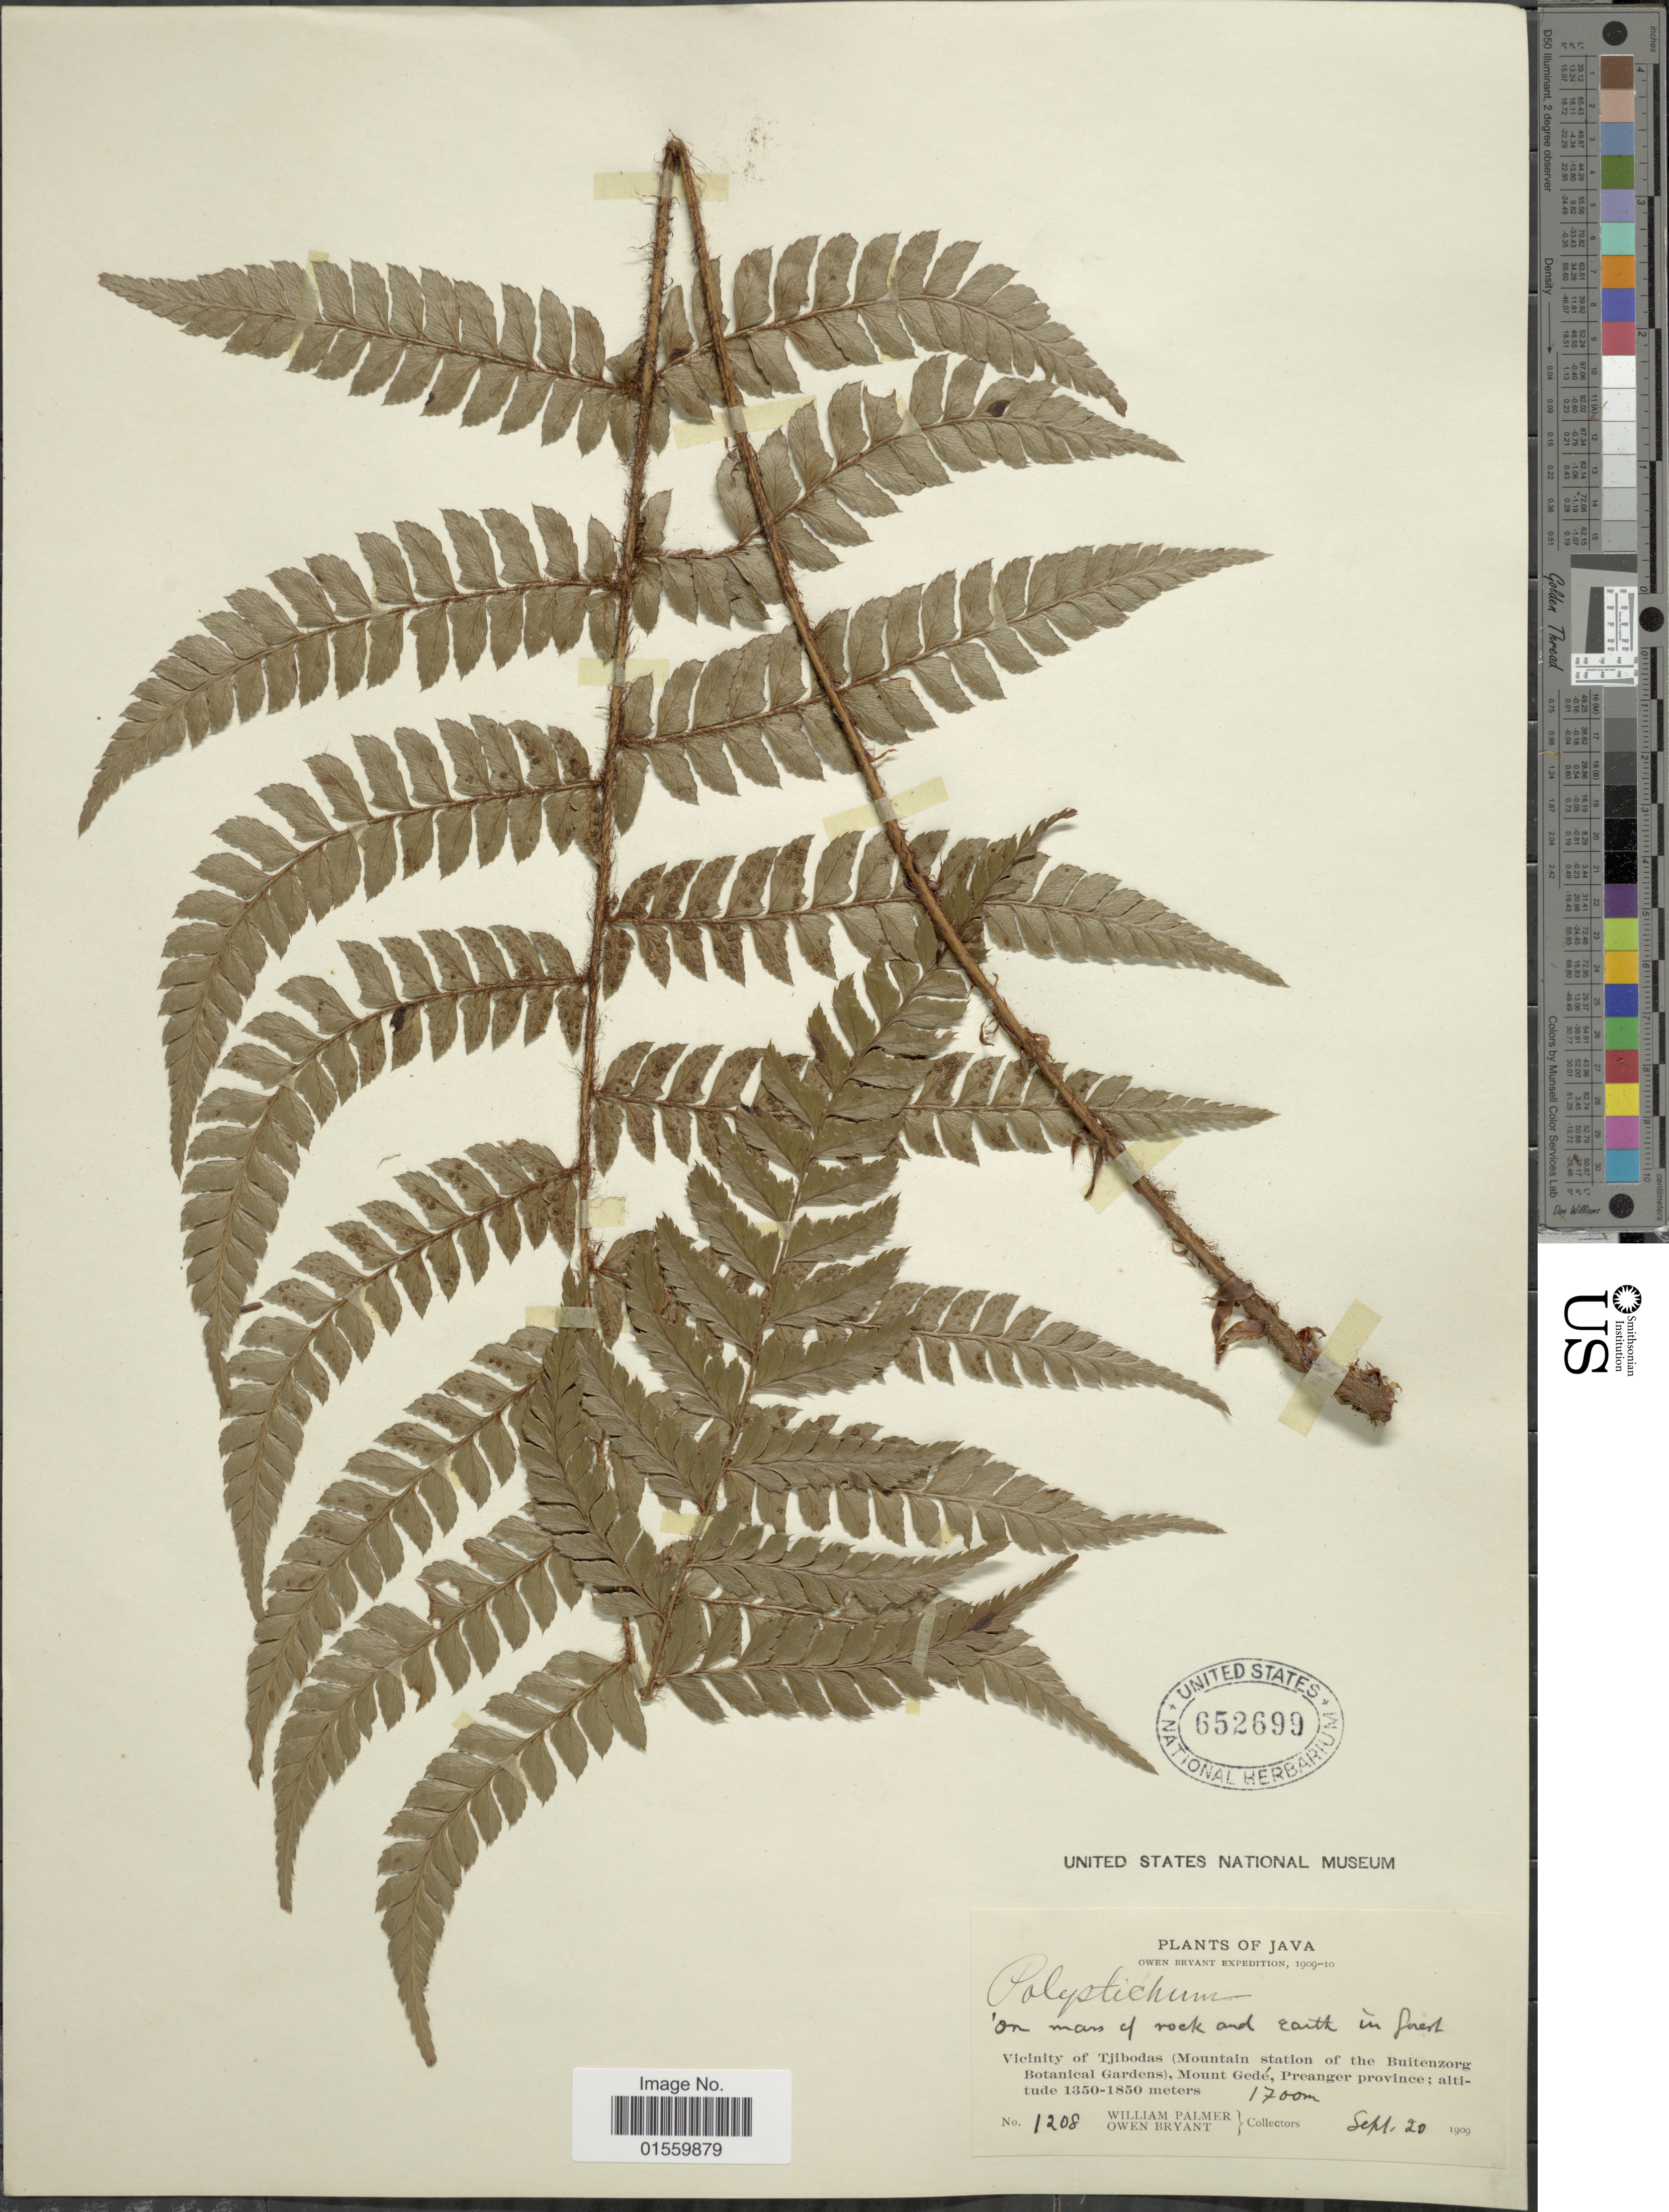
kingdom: Plantae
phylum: Tracheophyta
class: Polypodiopsida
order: Polypodiales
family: Dryopteridaceae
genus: Polystichum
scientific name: Polystichum biaristatum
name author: (Blume) T. Moore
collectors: W. Palmer & O. Bryant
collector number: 1208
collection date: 1909-09-20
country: Indonesia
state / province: Java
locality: Vicinity of Tjibodas (Mountain station of the Buitenzorg Botanical Gardens), Mount Gede, Preanger Province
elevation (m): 1700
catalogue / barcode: US 652699